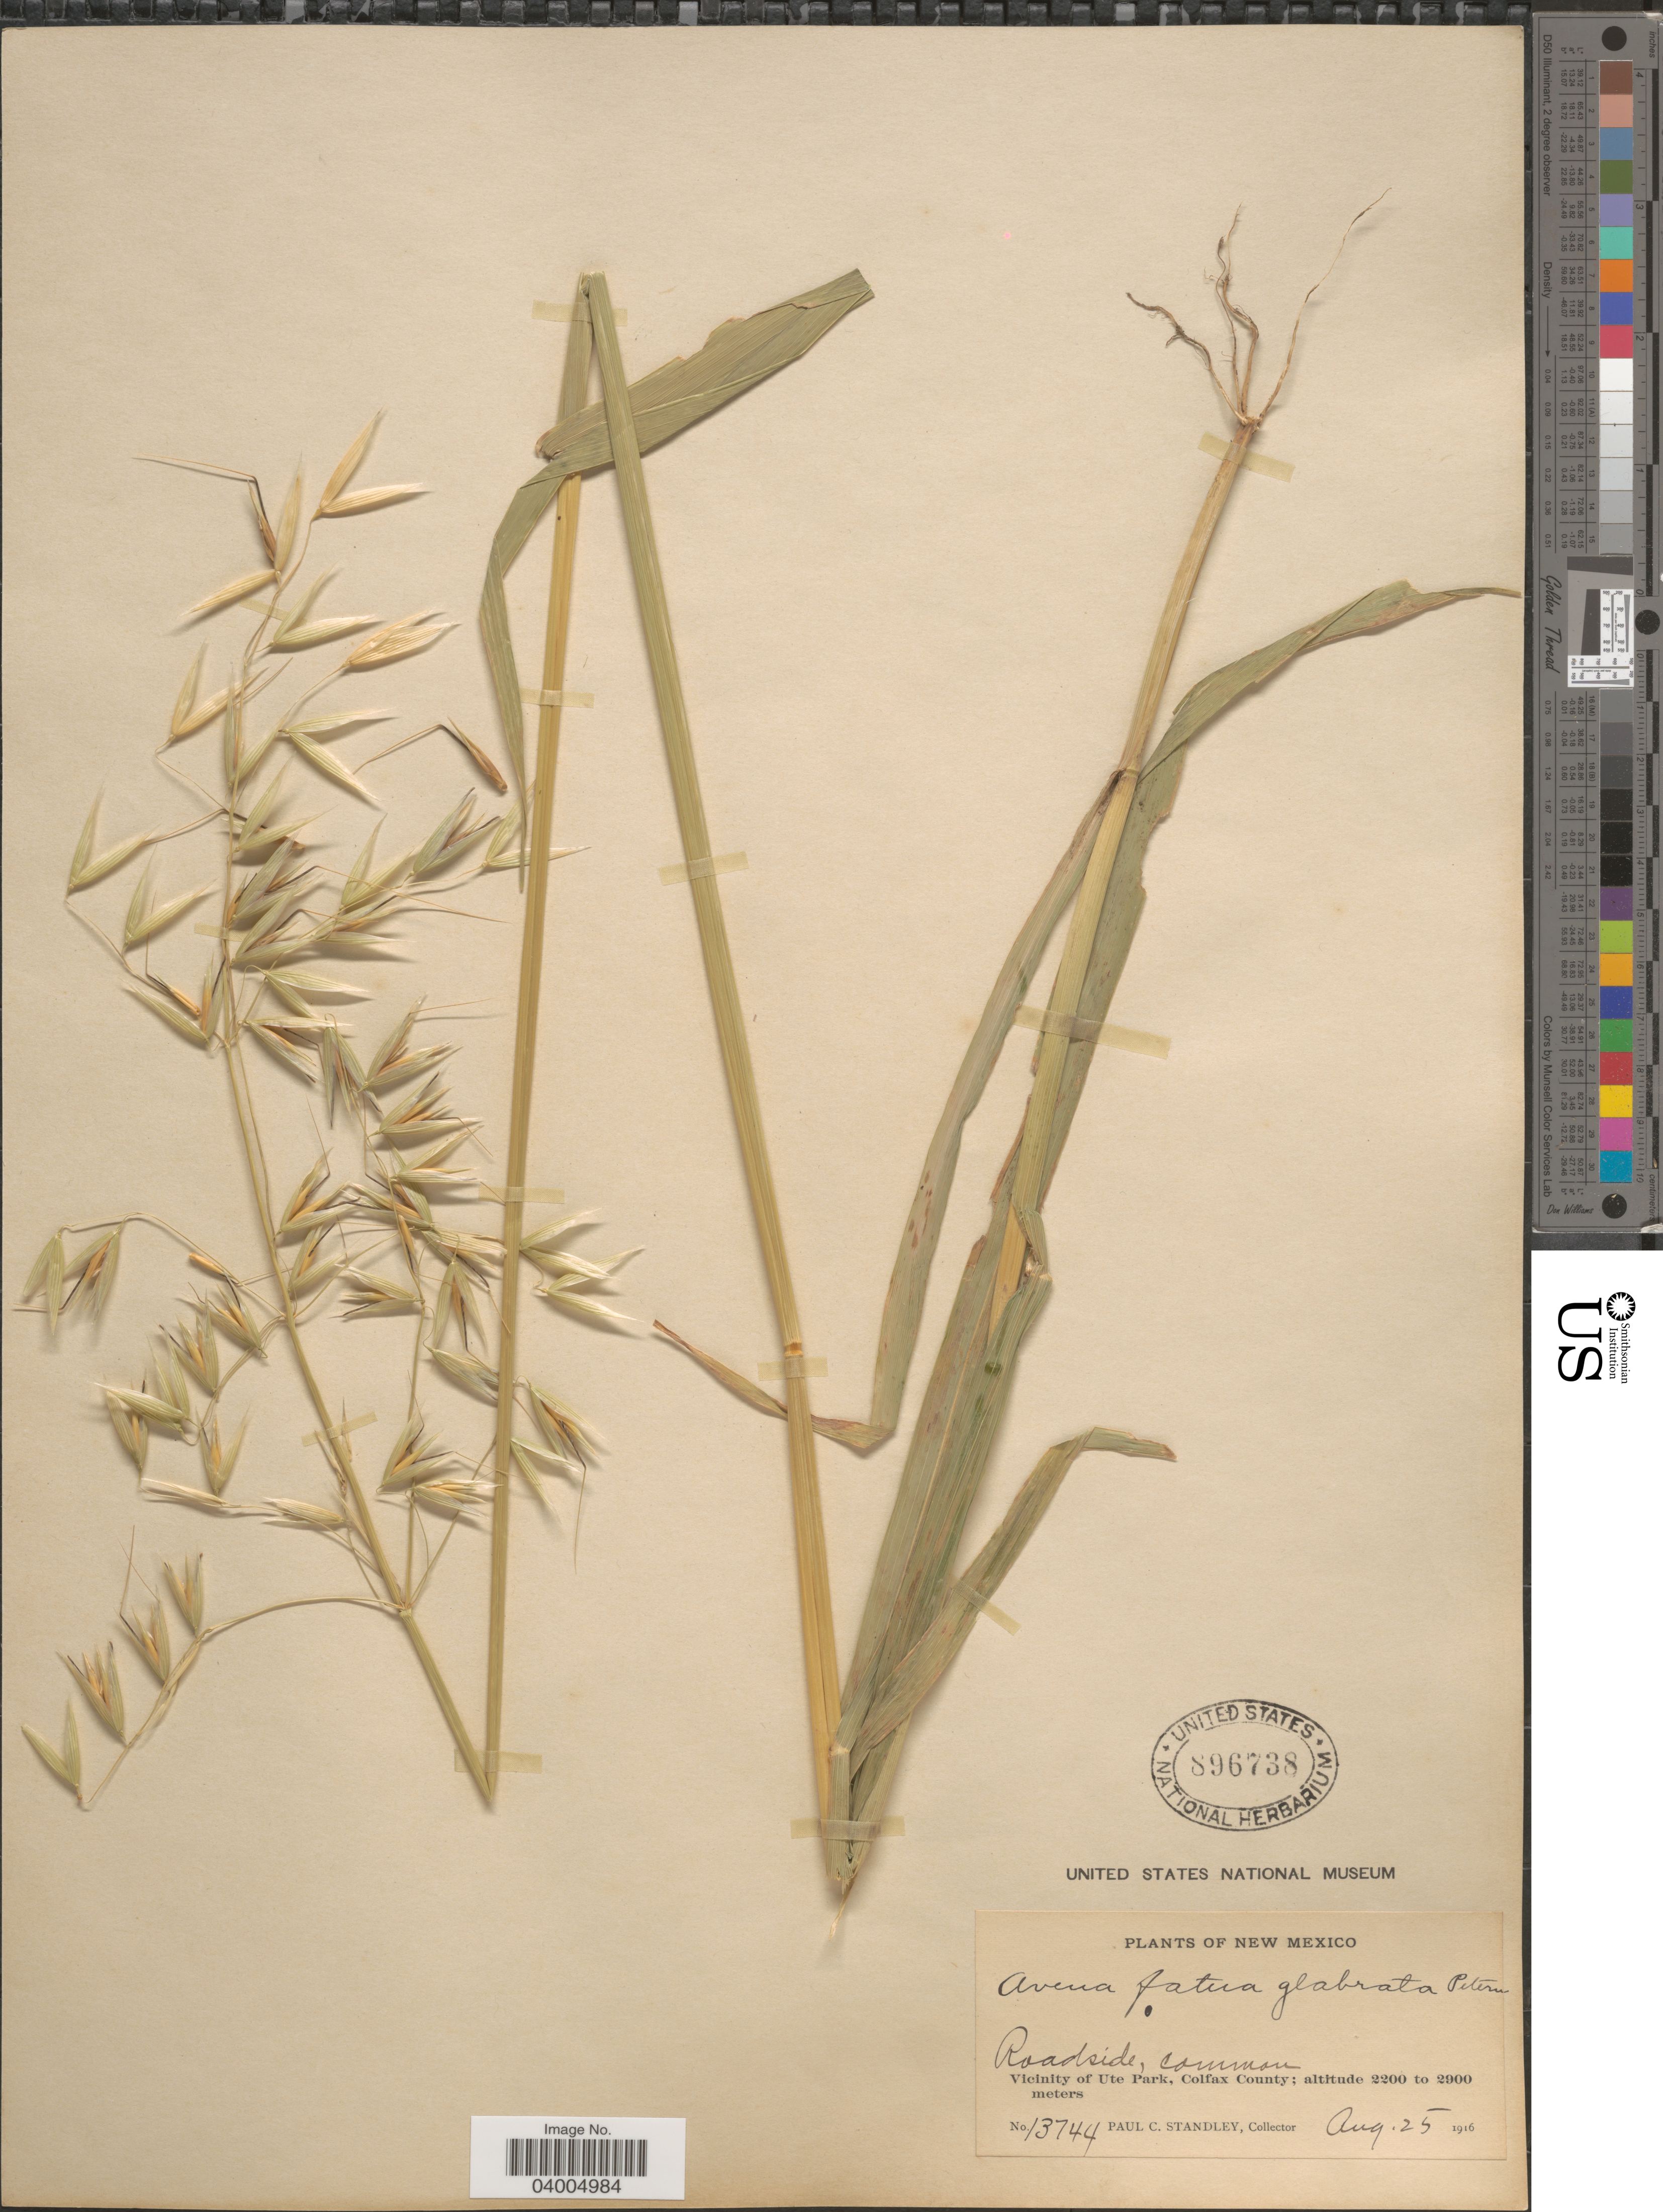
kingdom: Plantae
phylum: Tracheophyta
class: Liliopsida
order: Poales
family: Poaceae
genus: Avena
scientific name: Avena sativa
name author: L.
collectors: P. C. Standley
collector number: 13744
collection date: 1916-08-25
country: United States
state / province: New Mexico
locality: Vicinity of Ute Park, Colfax County.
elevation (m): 2200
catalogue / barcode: US 896738